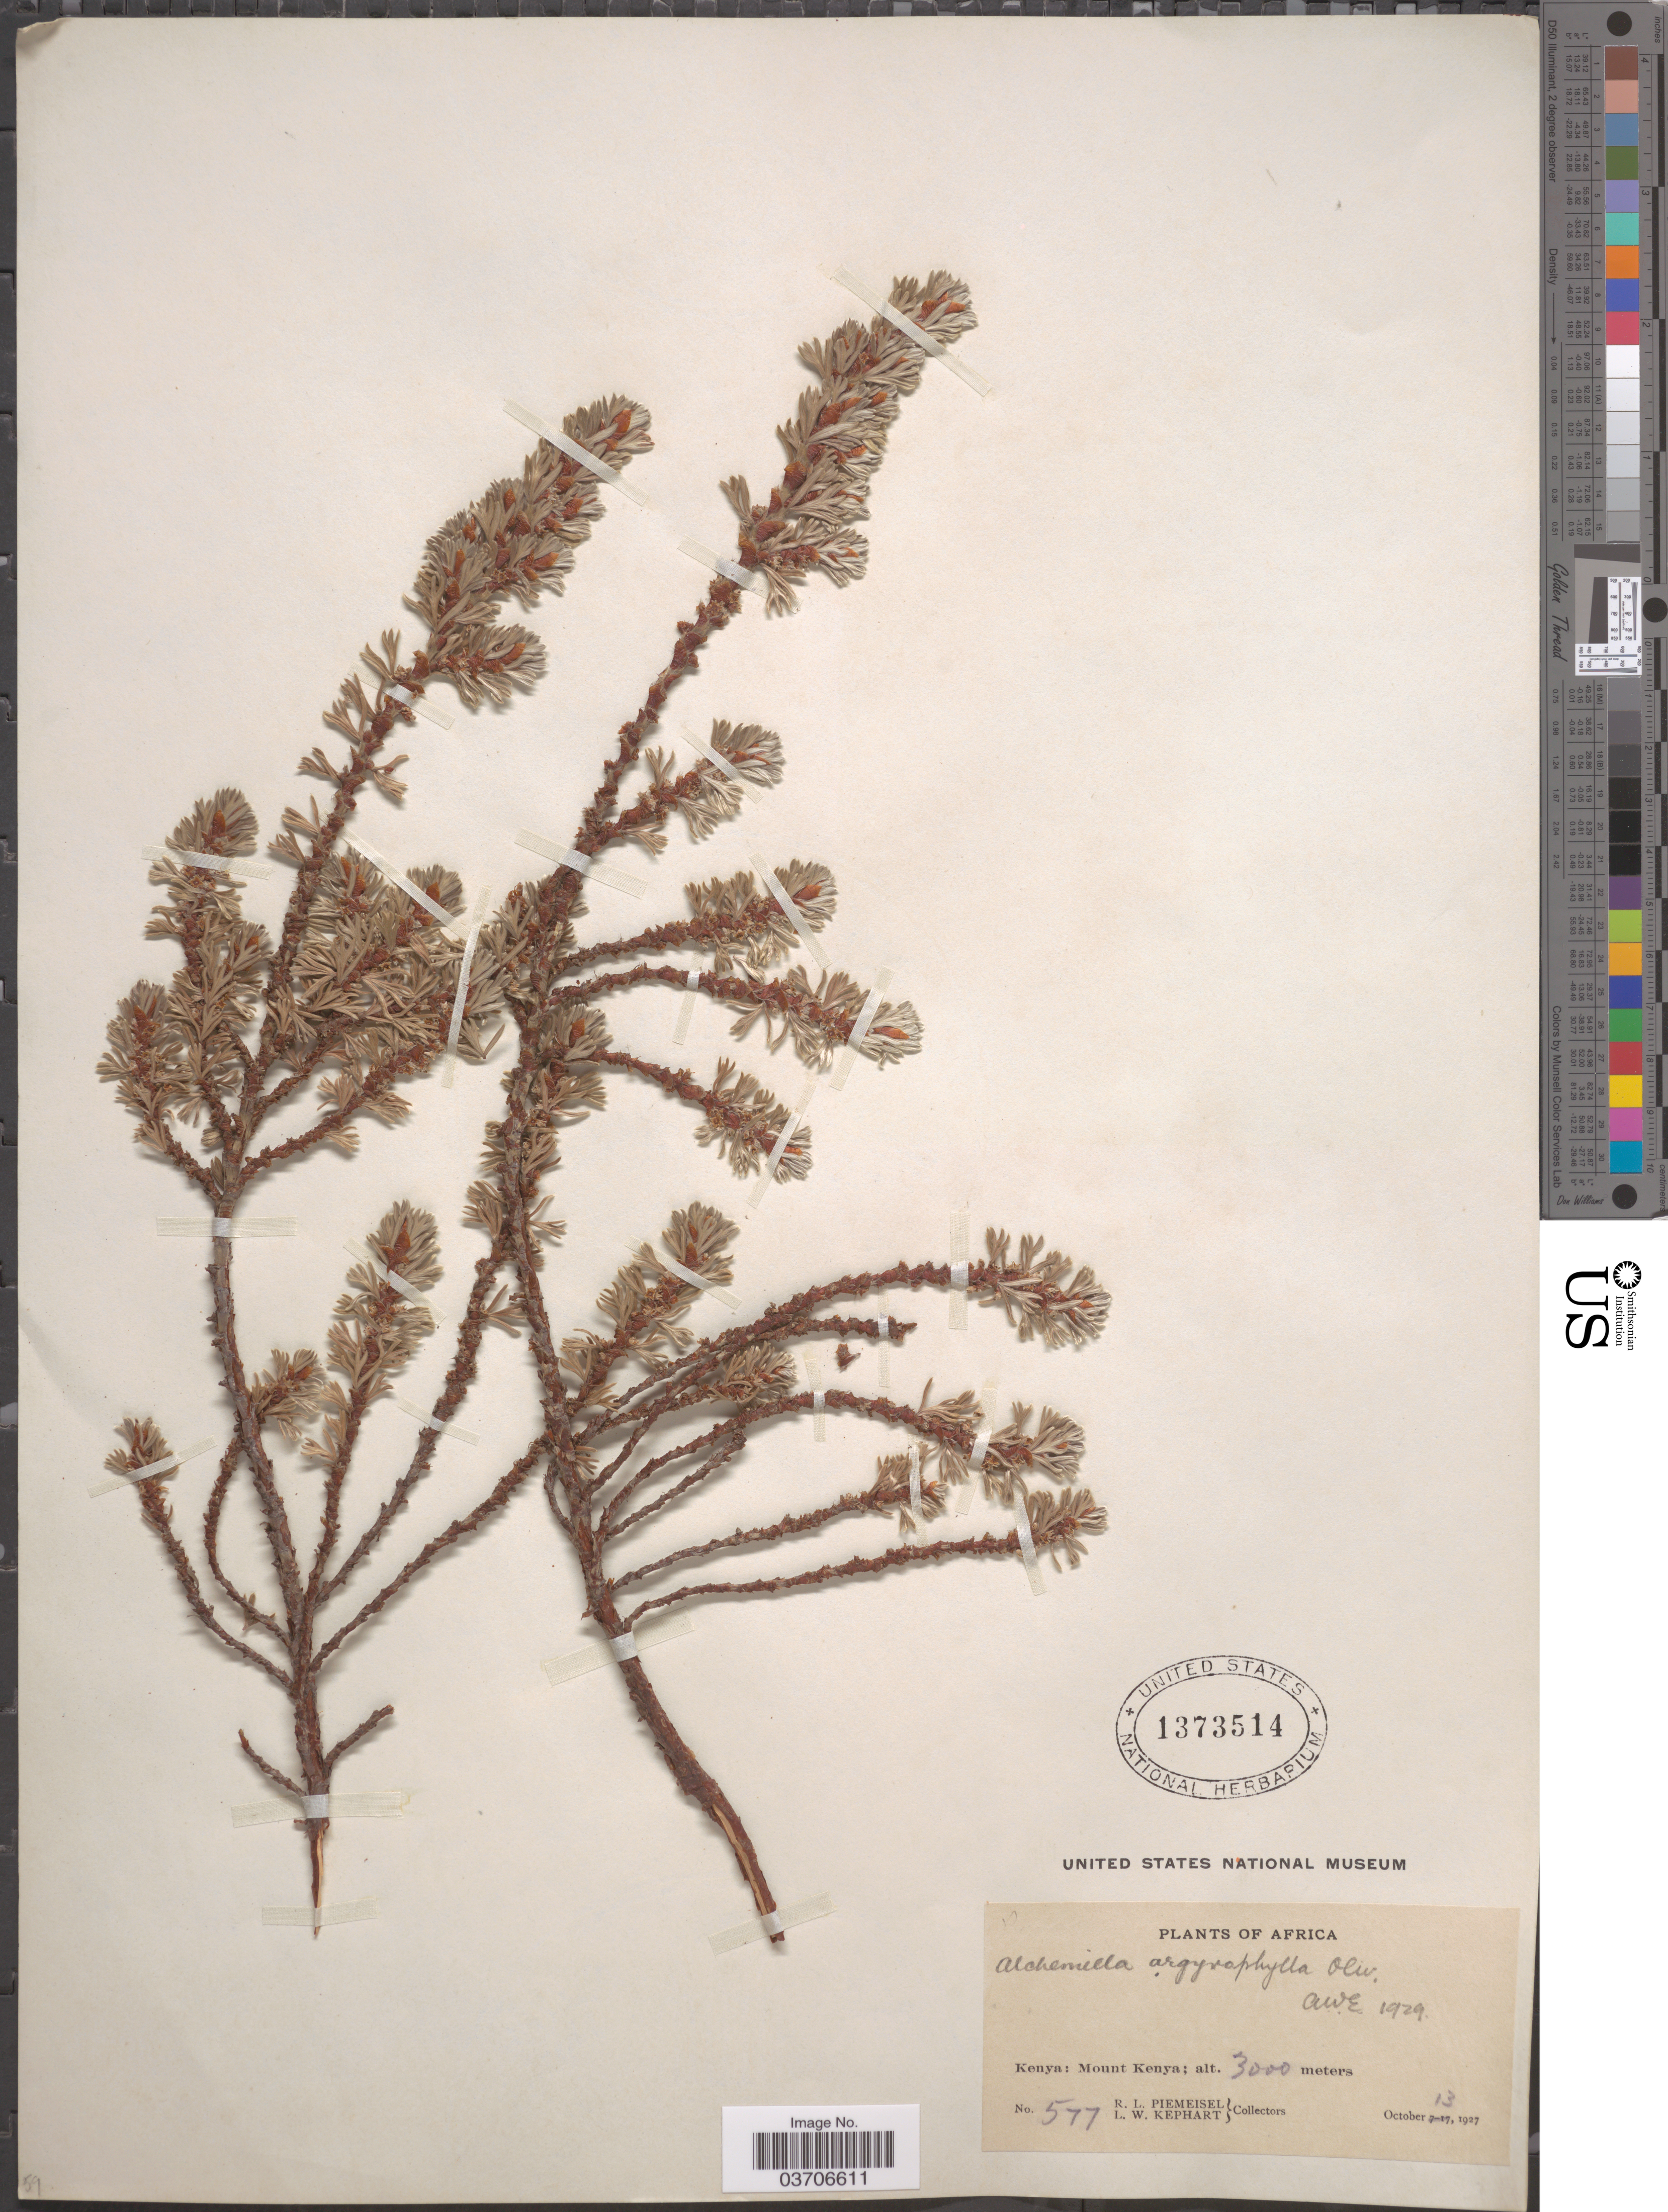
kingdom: Plantae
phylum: Tracheophyta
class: Magnoliopsida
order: Rosales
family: Rosaceae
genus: Alchemilla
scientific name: Alchemilla argyrophylla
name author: Oliv.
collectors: R. L. Piemeisel & L. W. Kephart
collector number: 577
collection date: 1927-10-13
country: Kenya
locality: Mount Kenya.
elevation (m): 3000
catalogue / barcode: US 1373514